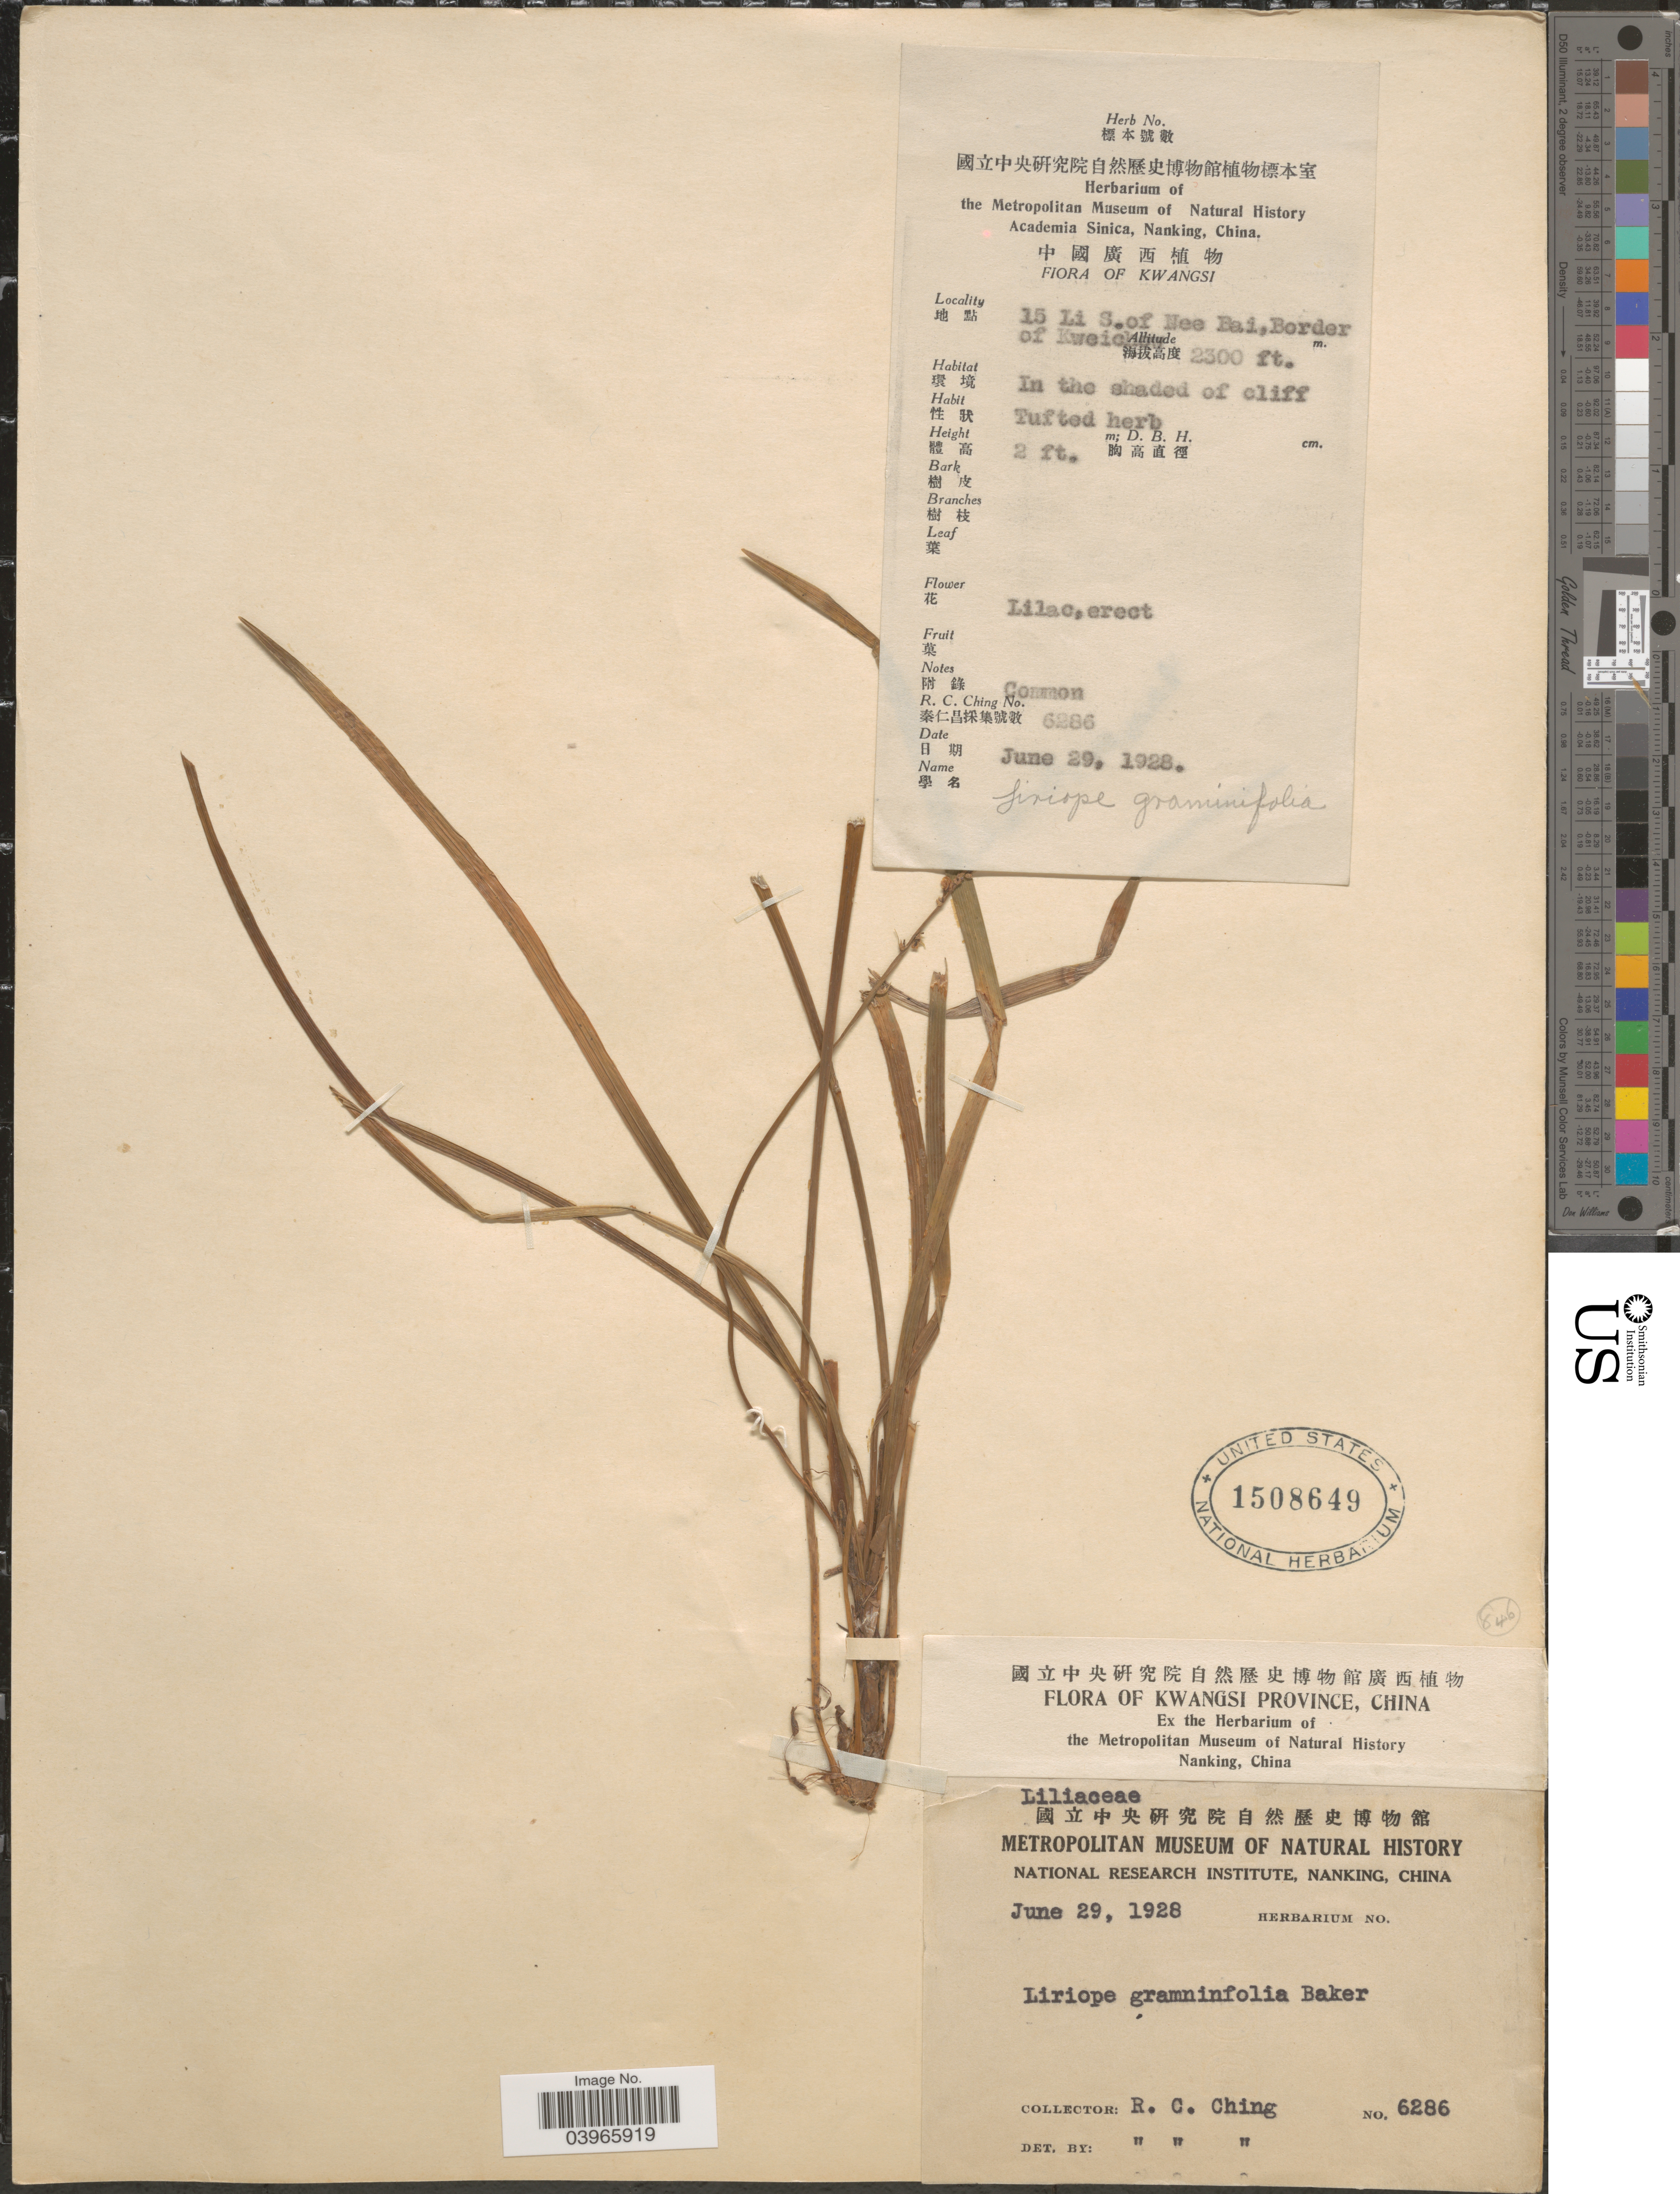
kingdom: Plantae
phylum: Tracheophyta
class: Liliopsida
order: Asparagales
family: Asparagaceae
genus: Liriope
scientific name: Liriope graminifolia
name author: (L.) Baker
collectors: R. C. Ching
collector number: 6286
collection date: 1928-06-29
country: China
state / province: Guangxi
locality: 15 Li S. of Nee Bai, Border of Kweichow. Kwangsi Province.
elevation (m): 701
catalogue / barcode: US 1508649